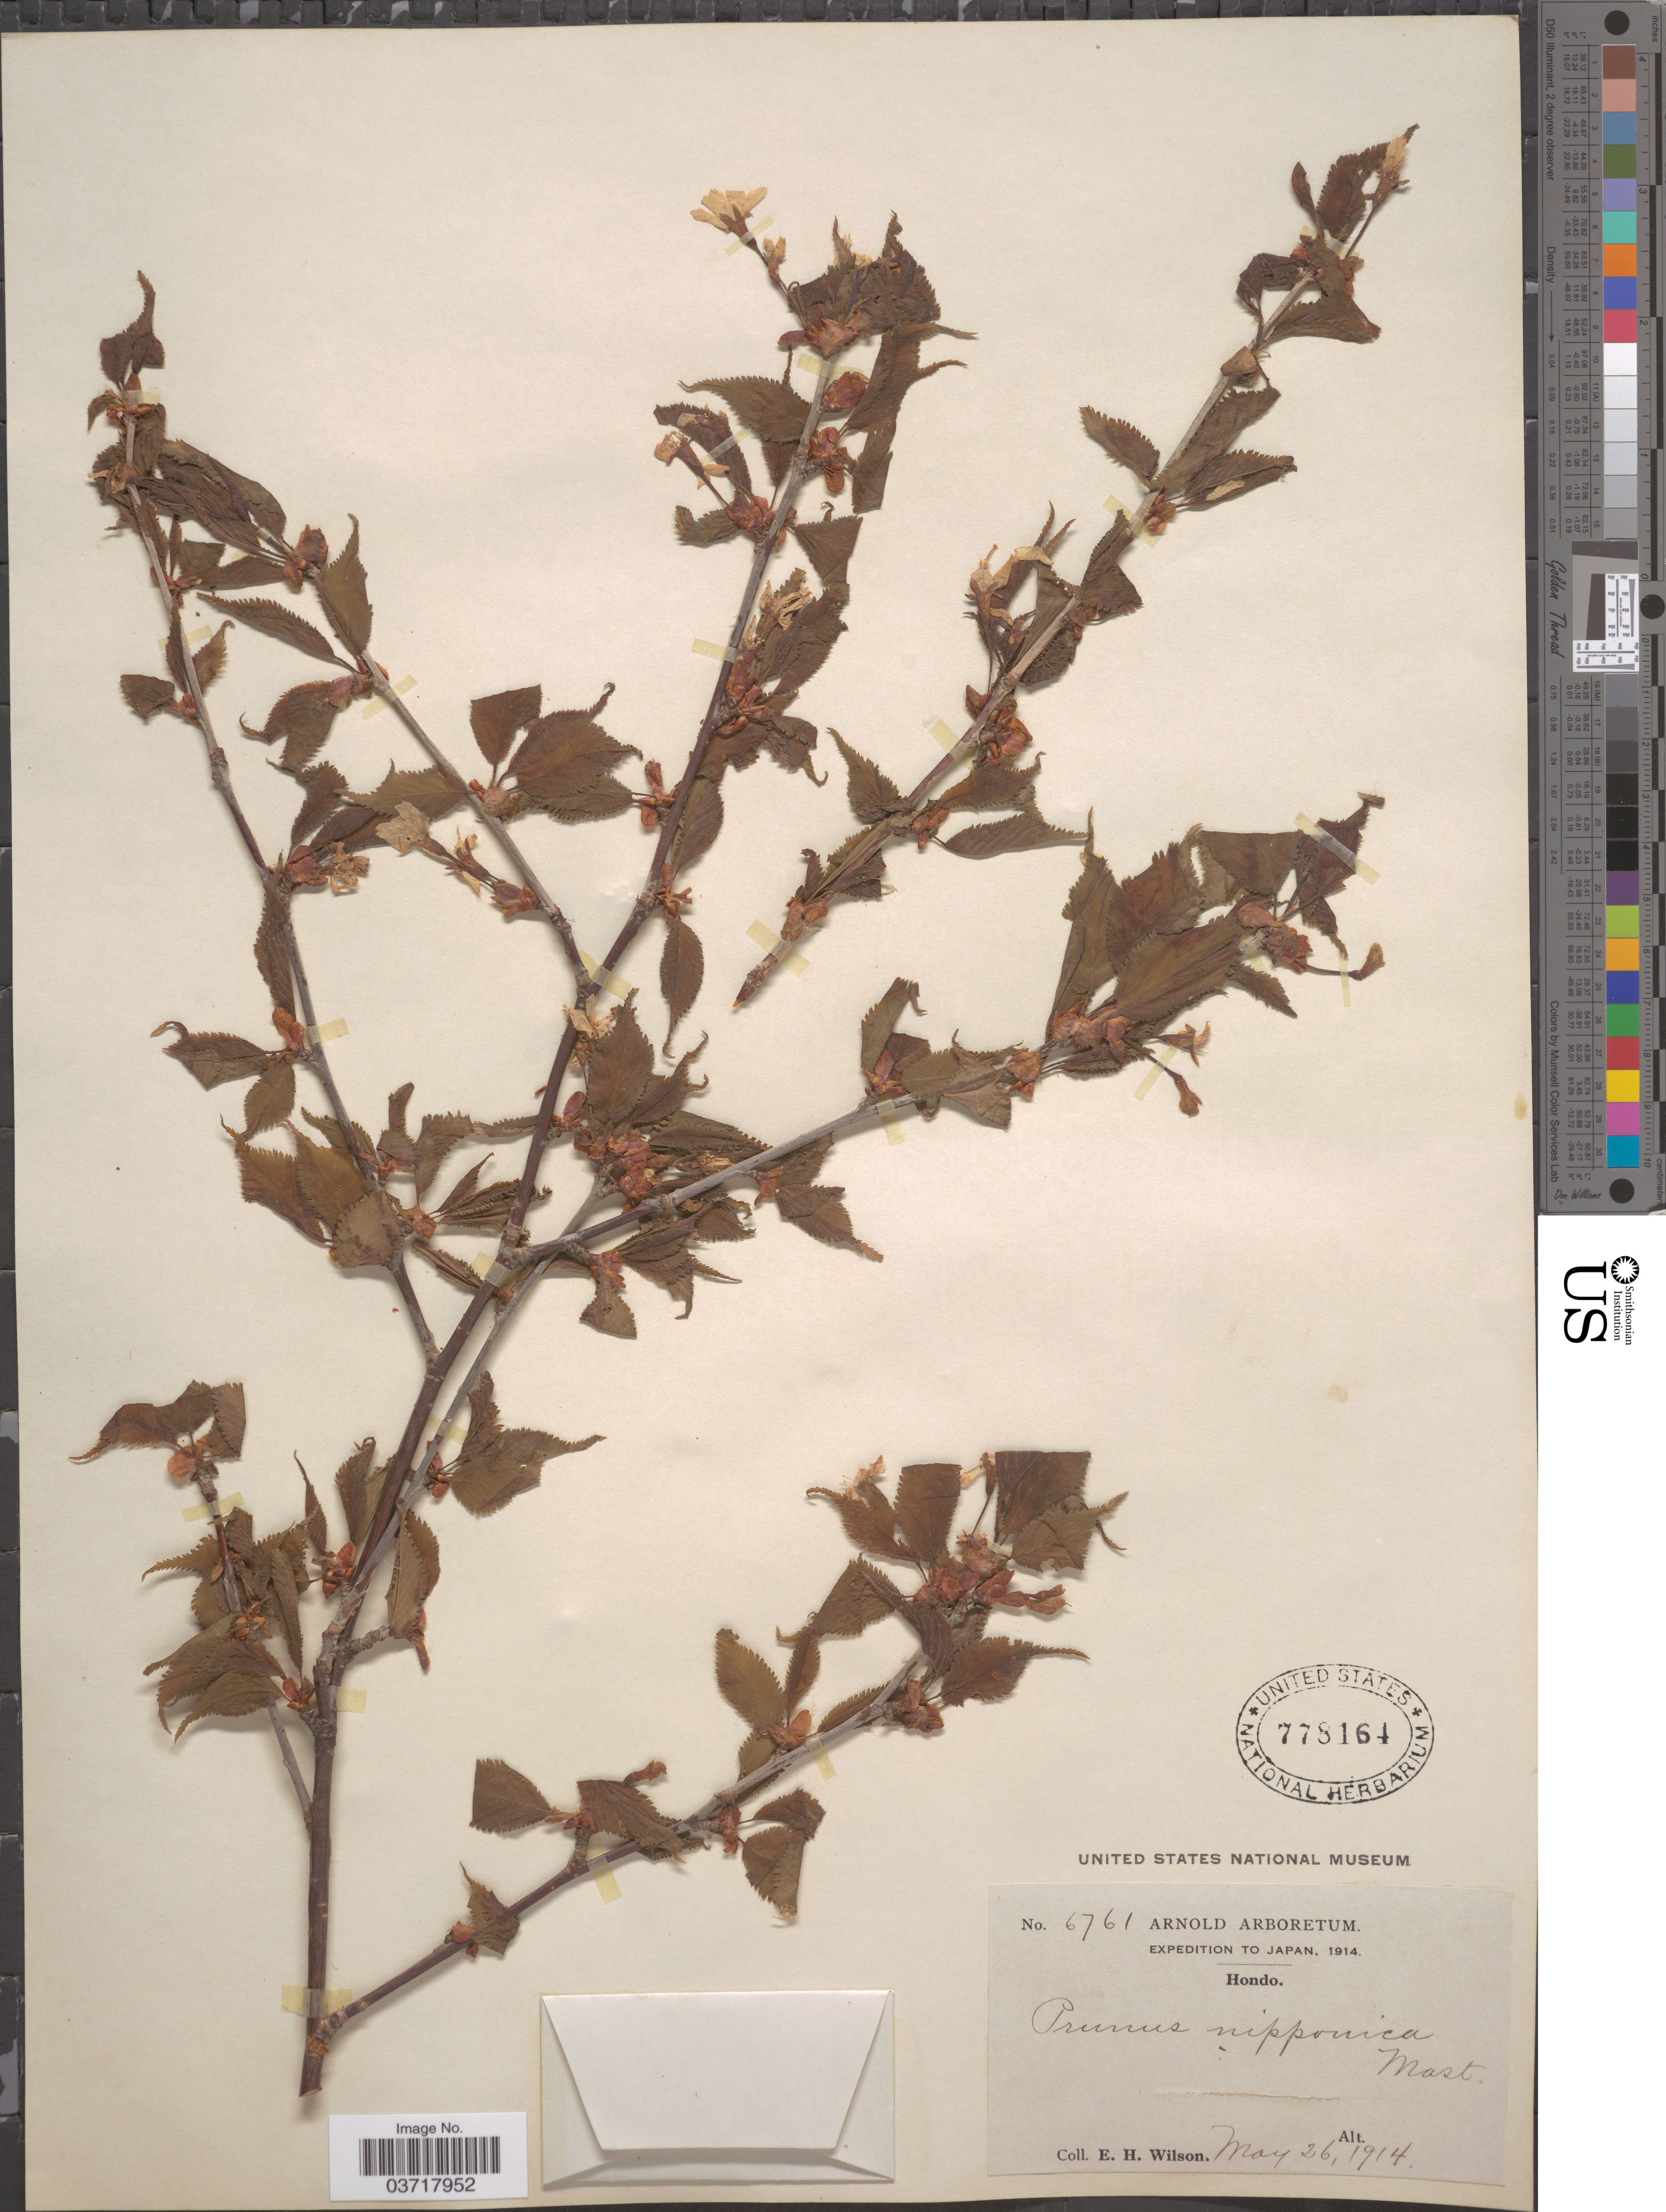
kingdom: Plantae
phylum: Tracheophyta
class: Magnoliopsida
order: Rosales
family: Rosaceae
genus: Prunus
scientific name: Prunus nipponica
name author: Matsum.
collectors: E. Wilson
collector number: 6761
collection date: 1914-05-26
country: Japan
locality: Hondo.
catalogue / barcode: US 778164